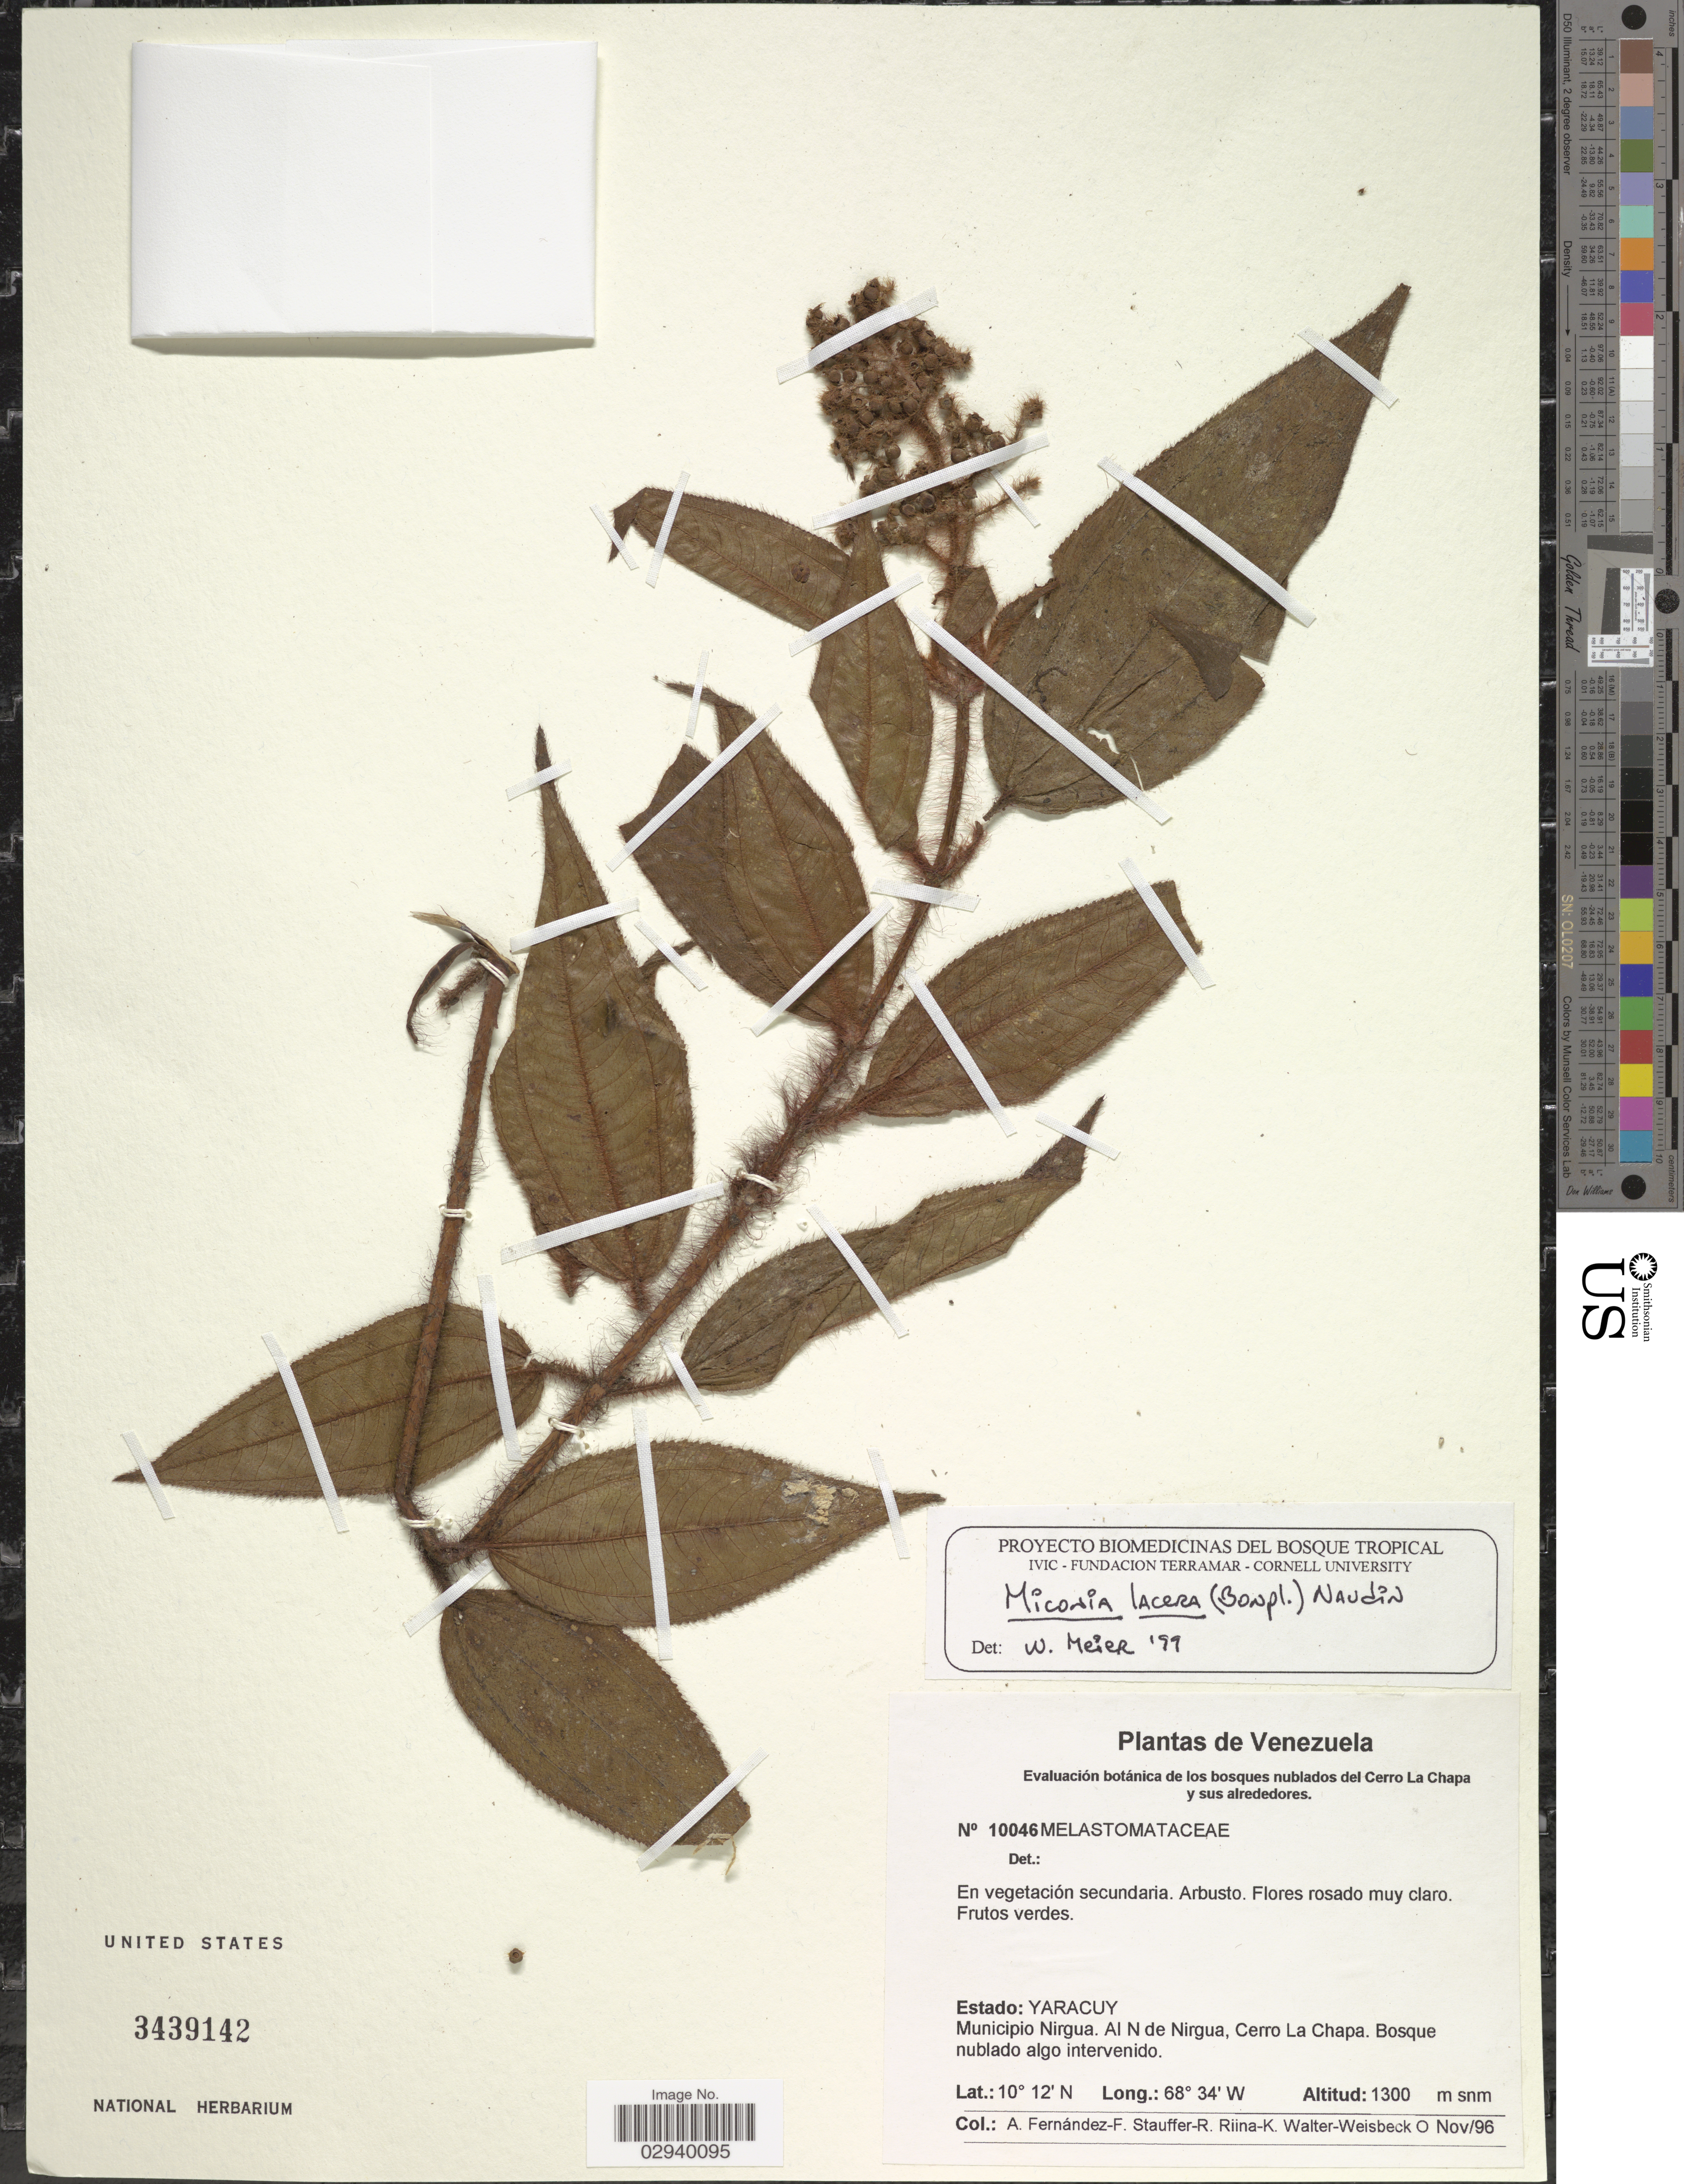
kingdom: Plantae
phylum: Tracheophyta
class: Magnoliopsida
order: Myrtales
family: Melastomataceae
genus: Miconia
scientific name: Miconia lacera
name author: (Bonpl.) Naudin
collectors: A. Fernández F., R. Stauffer, K. Riina & O. Walter-Weisbeck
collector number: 10046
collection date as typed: Transcribed d/m/y: /11/96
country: Venezuela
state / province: Yaracuy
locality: Municipio Nirgua. Al N de Nirgua, Cerro La Chapa.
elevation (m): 1300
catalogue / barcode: US 3439142